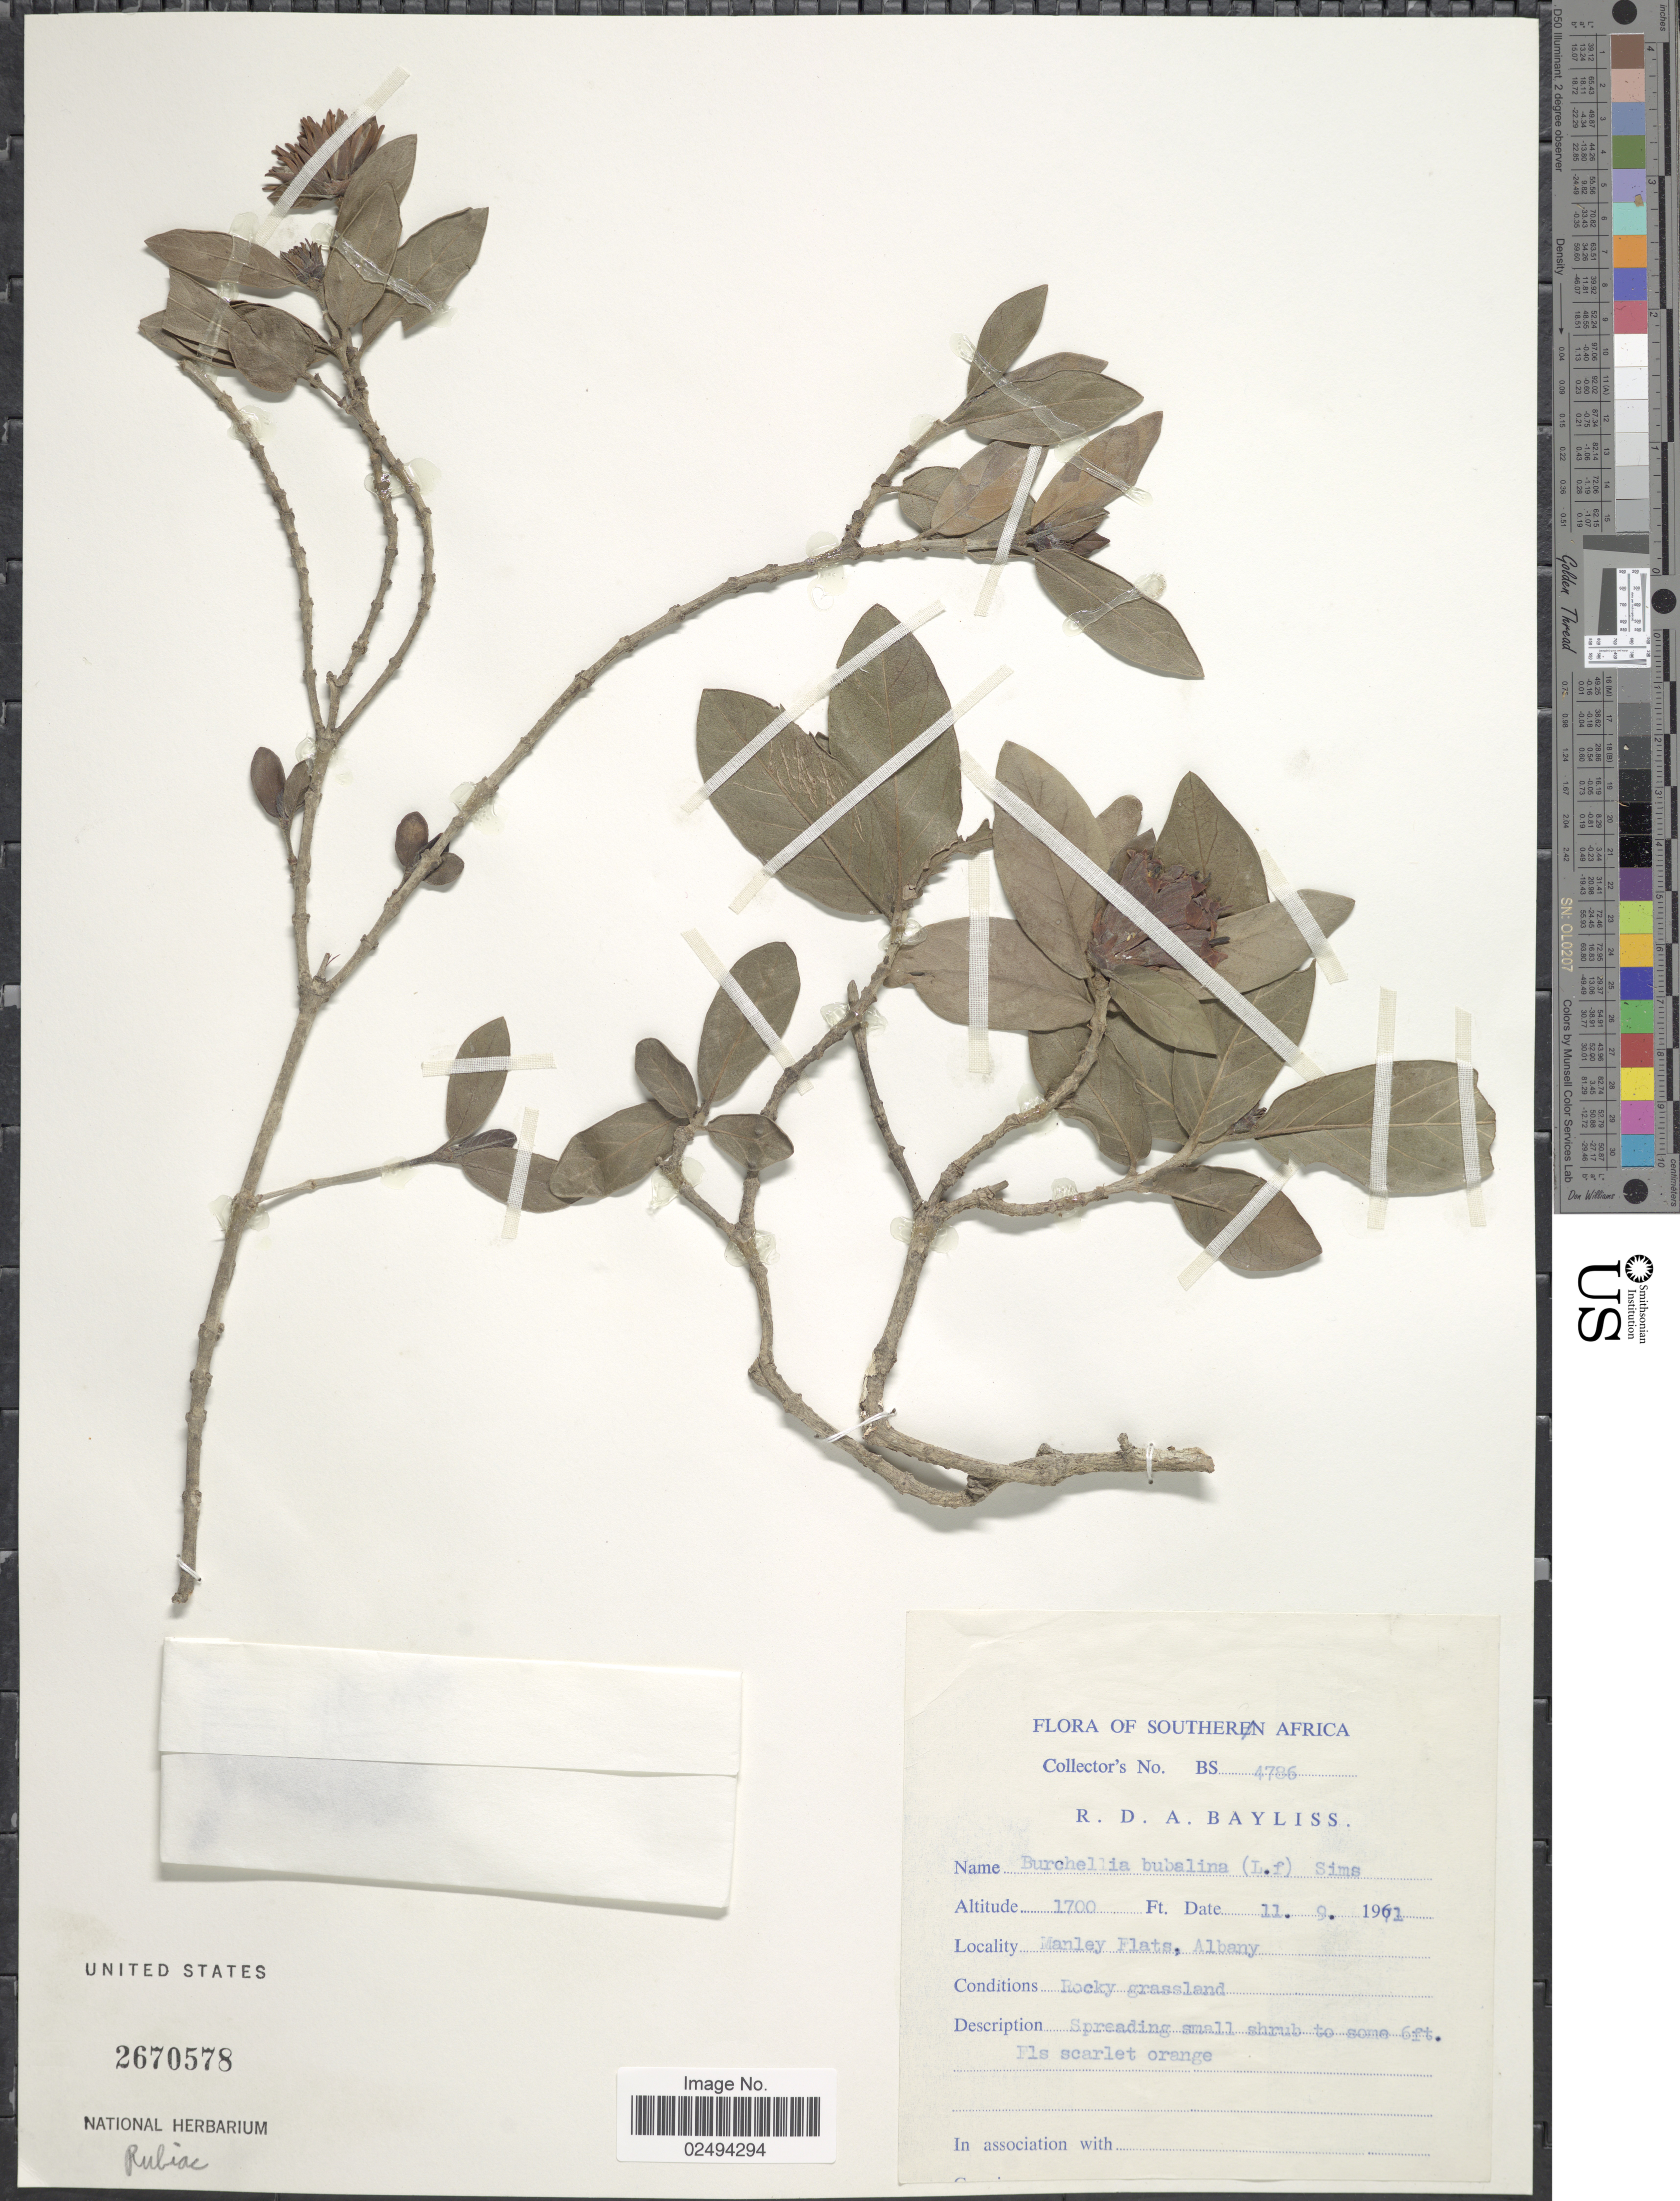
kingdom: Plantae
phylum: Tracheophyta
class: Magnoliopsida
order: Gentianales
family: Rubiaceae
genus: Burchellia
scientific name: Burchellia bubalina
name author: (L. f.) Sims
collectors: R. Bayliss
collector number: BS 4786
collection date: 1971-09-11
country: South Africa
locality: Southern Africa, Manley Flats, Albany, Rocky grassland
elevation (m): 518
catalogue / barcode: US 2670578